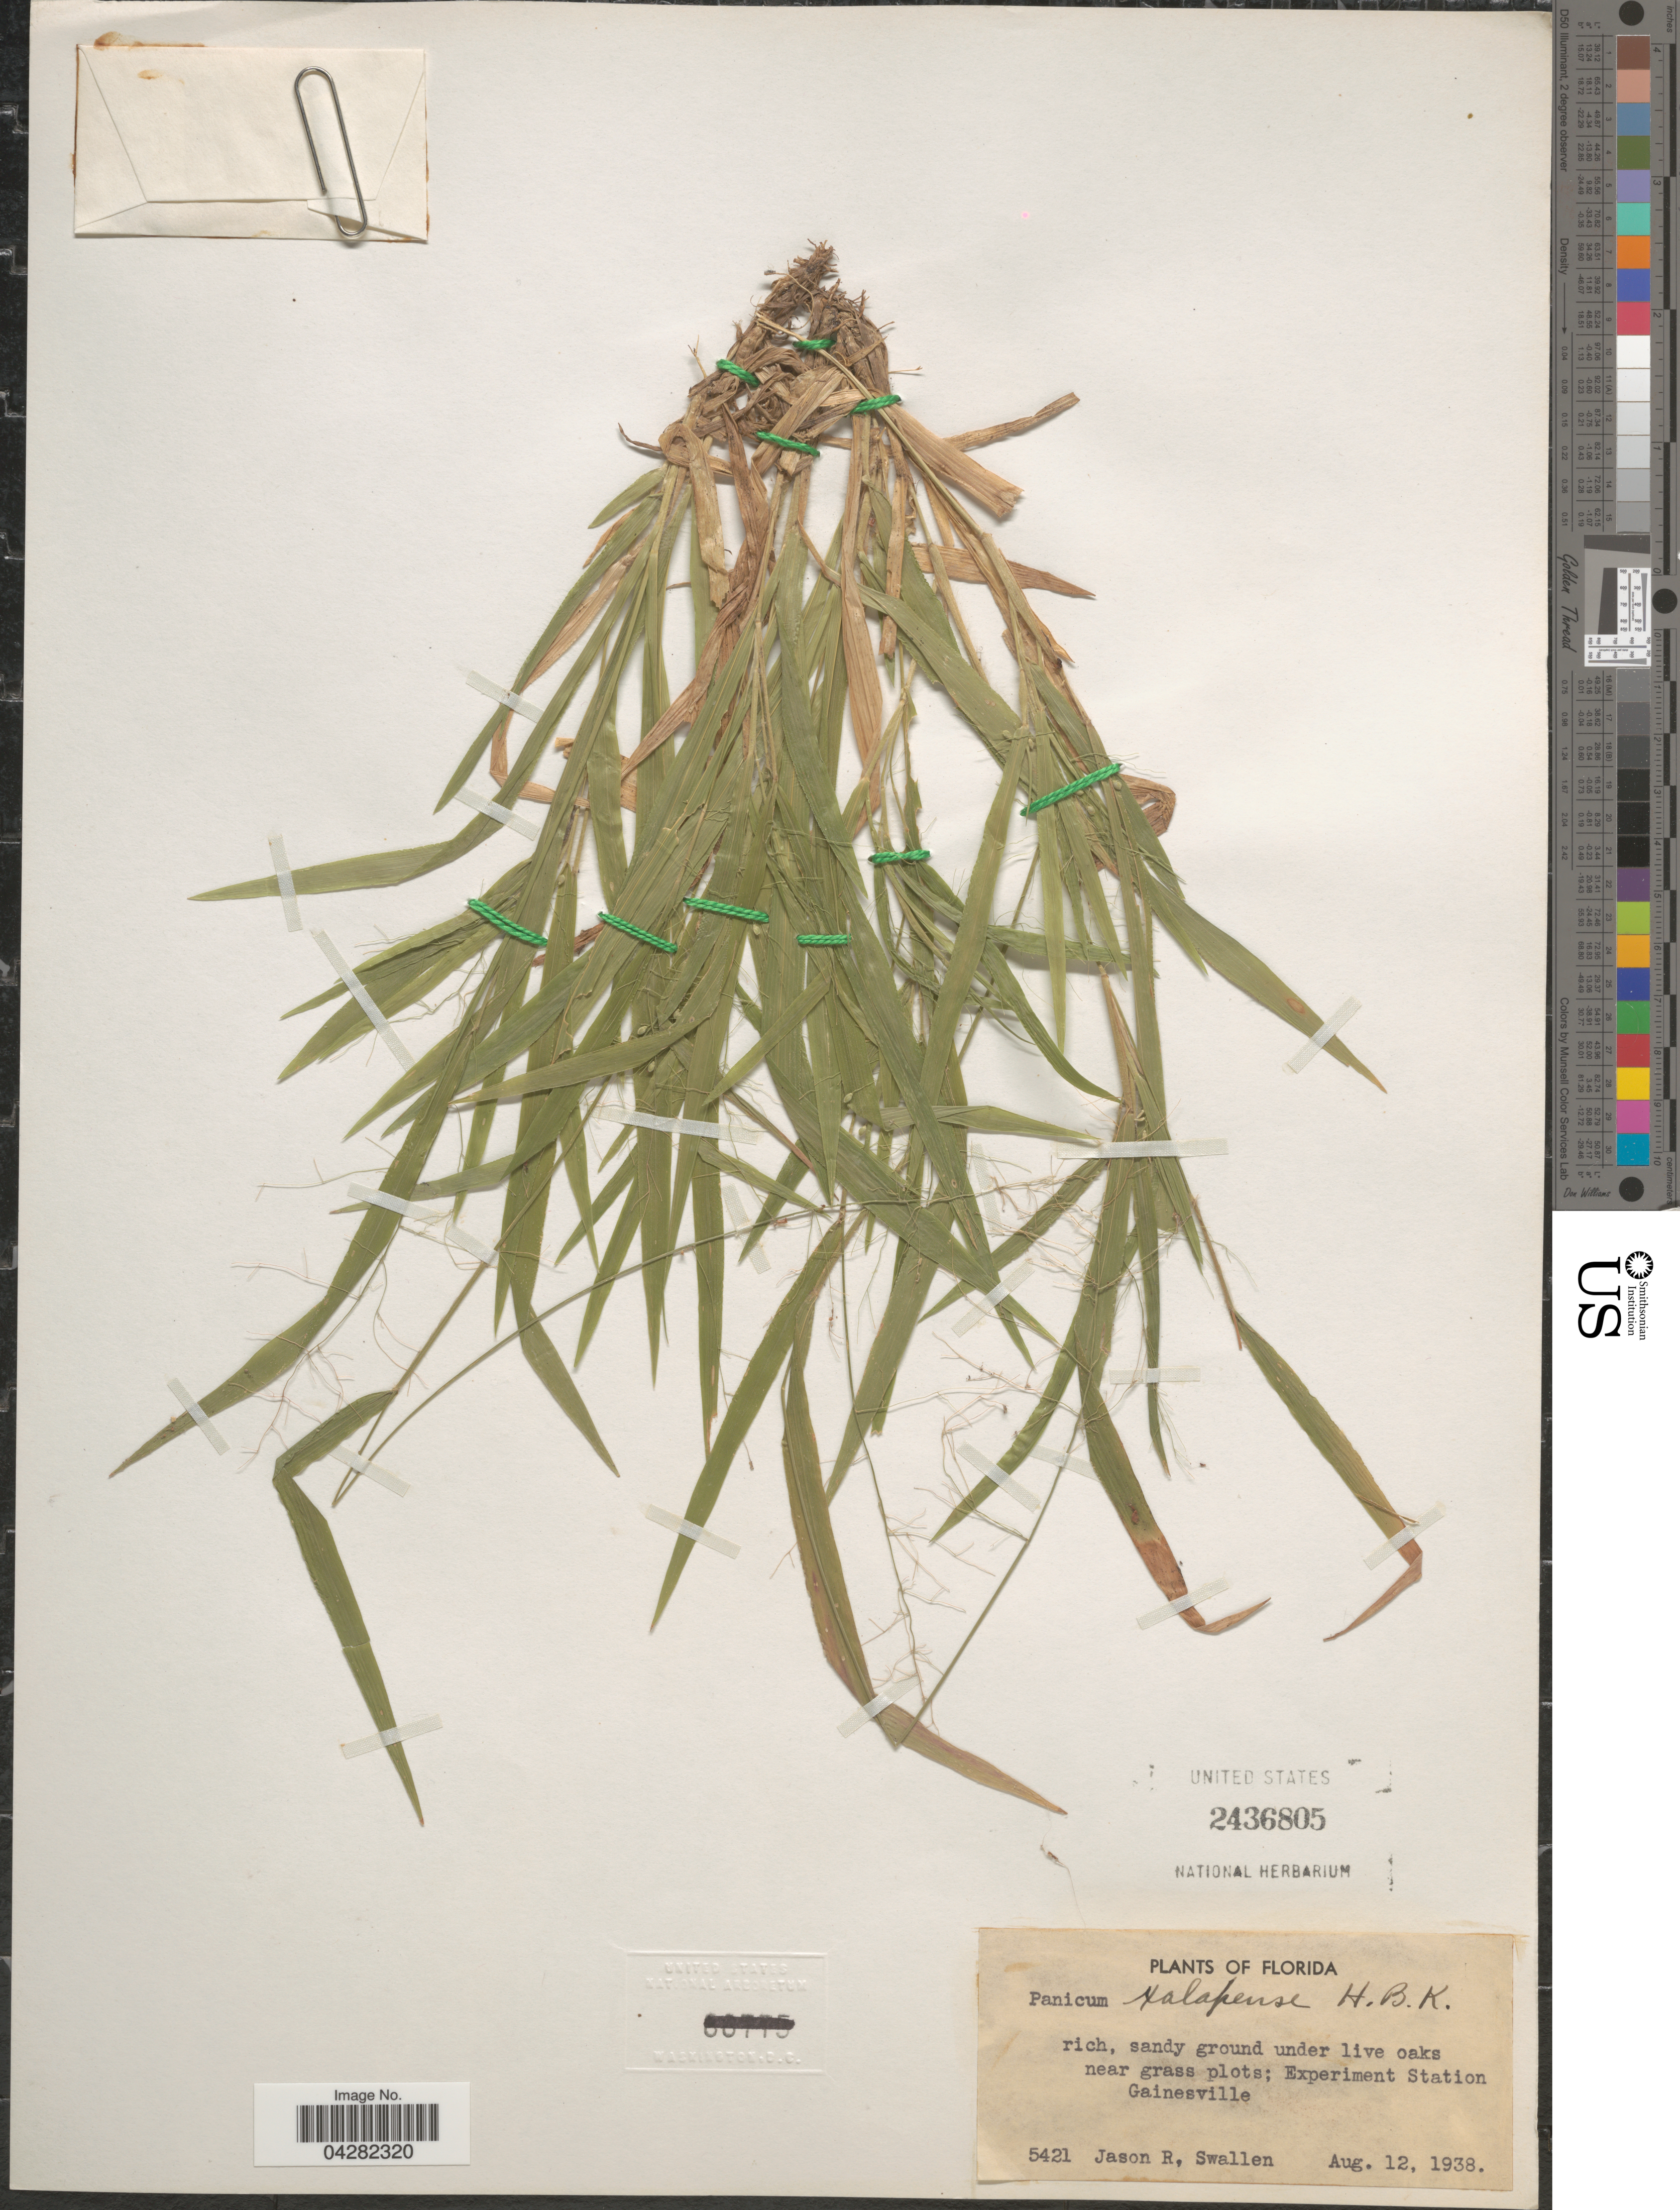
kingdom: Plantae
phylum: Tracheophyta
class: Liliopsida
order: Poales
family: Poaceae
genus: Dichanthelium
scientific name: Dichanthelium laxiflorum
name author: (Lam.) Gould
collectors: J. R. Swallen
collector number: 5421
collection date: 1938-08-12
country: United States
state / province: Florida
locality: Experiment Station Gainesville.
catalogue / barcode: US 2436805